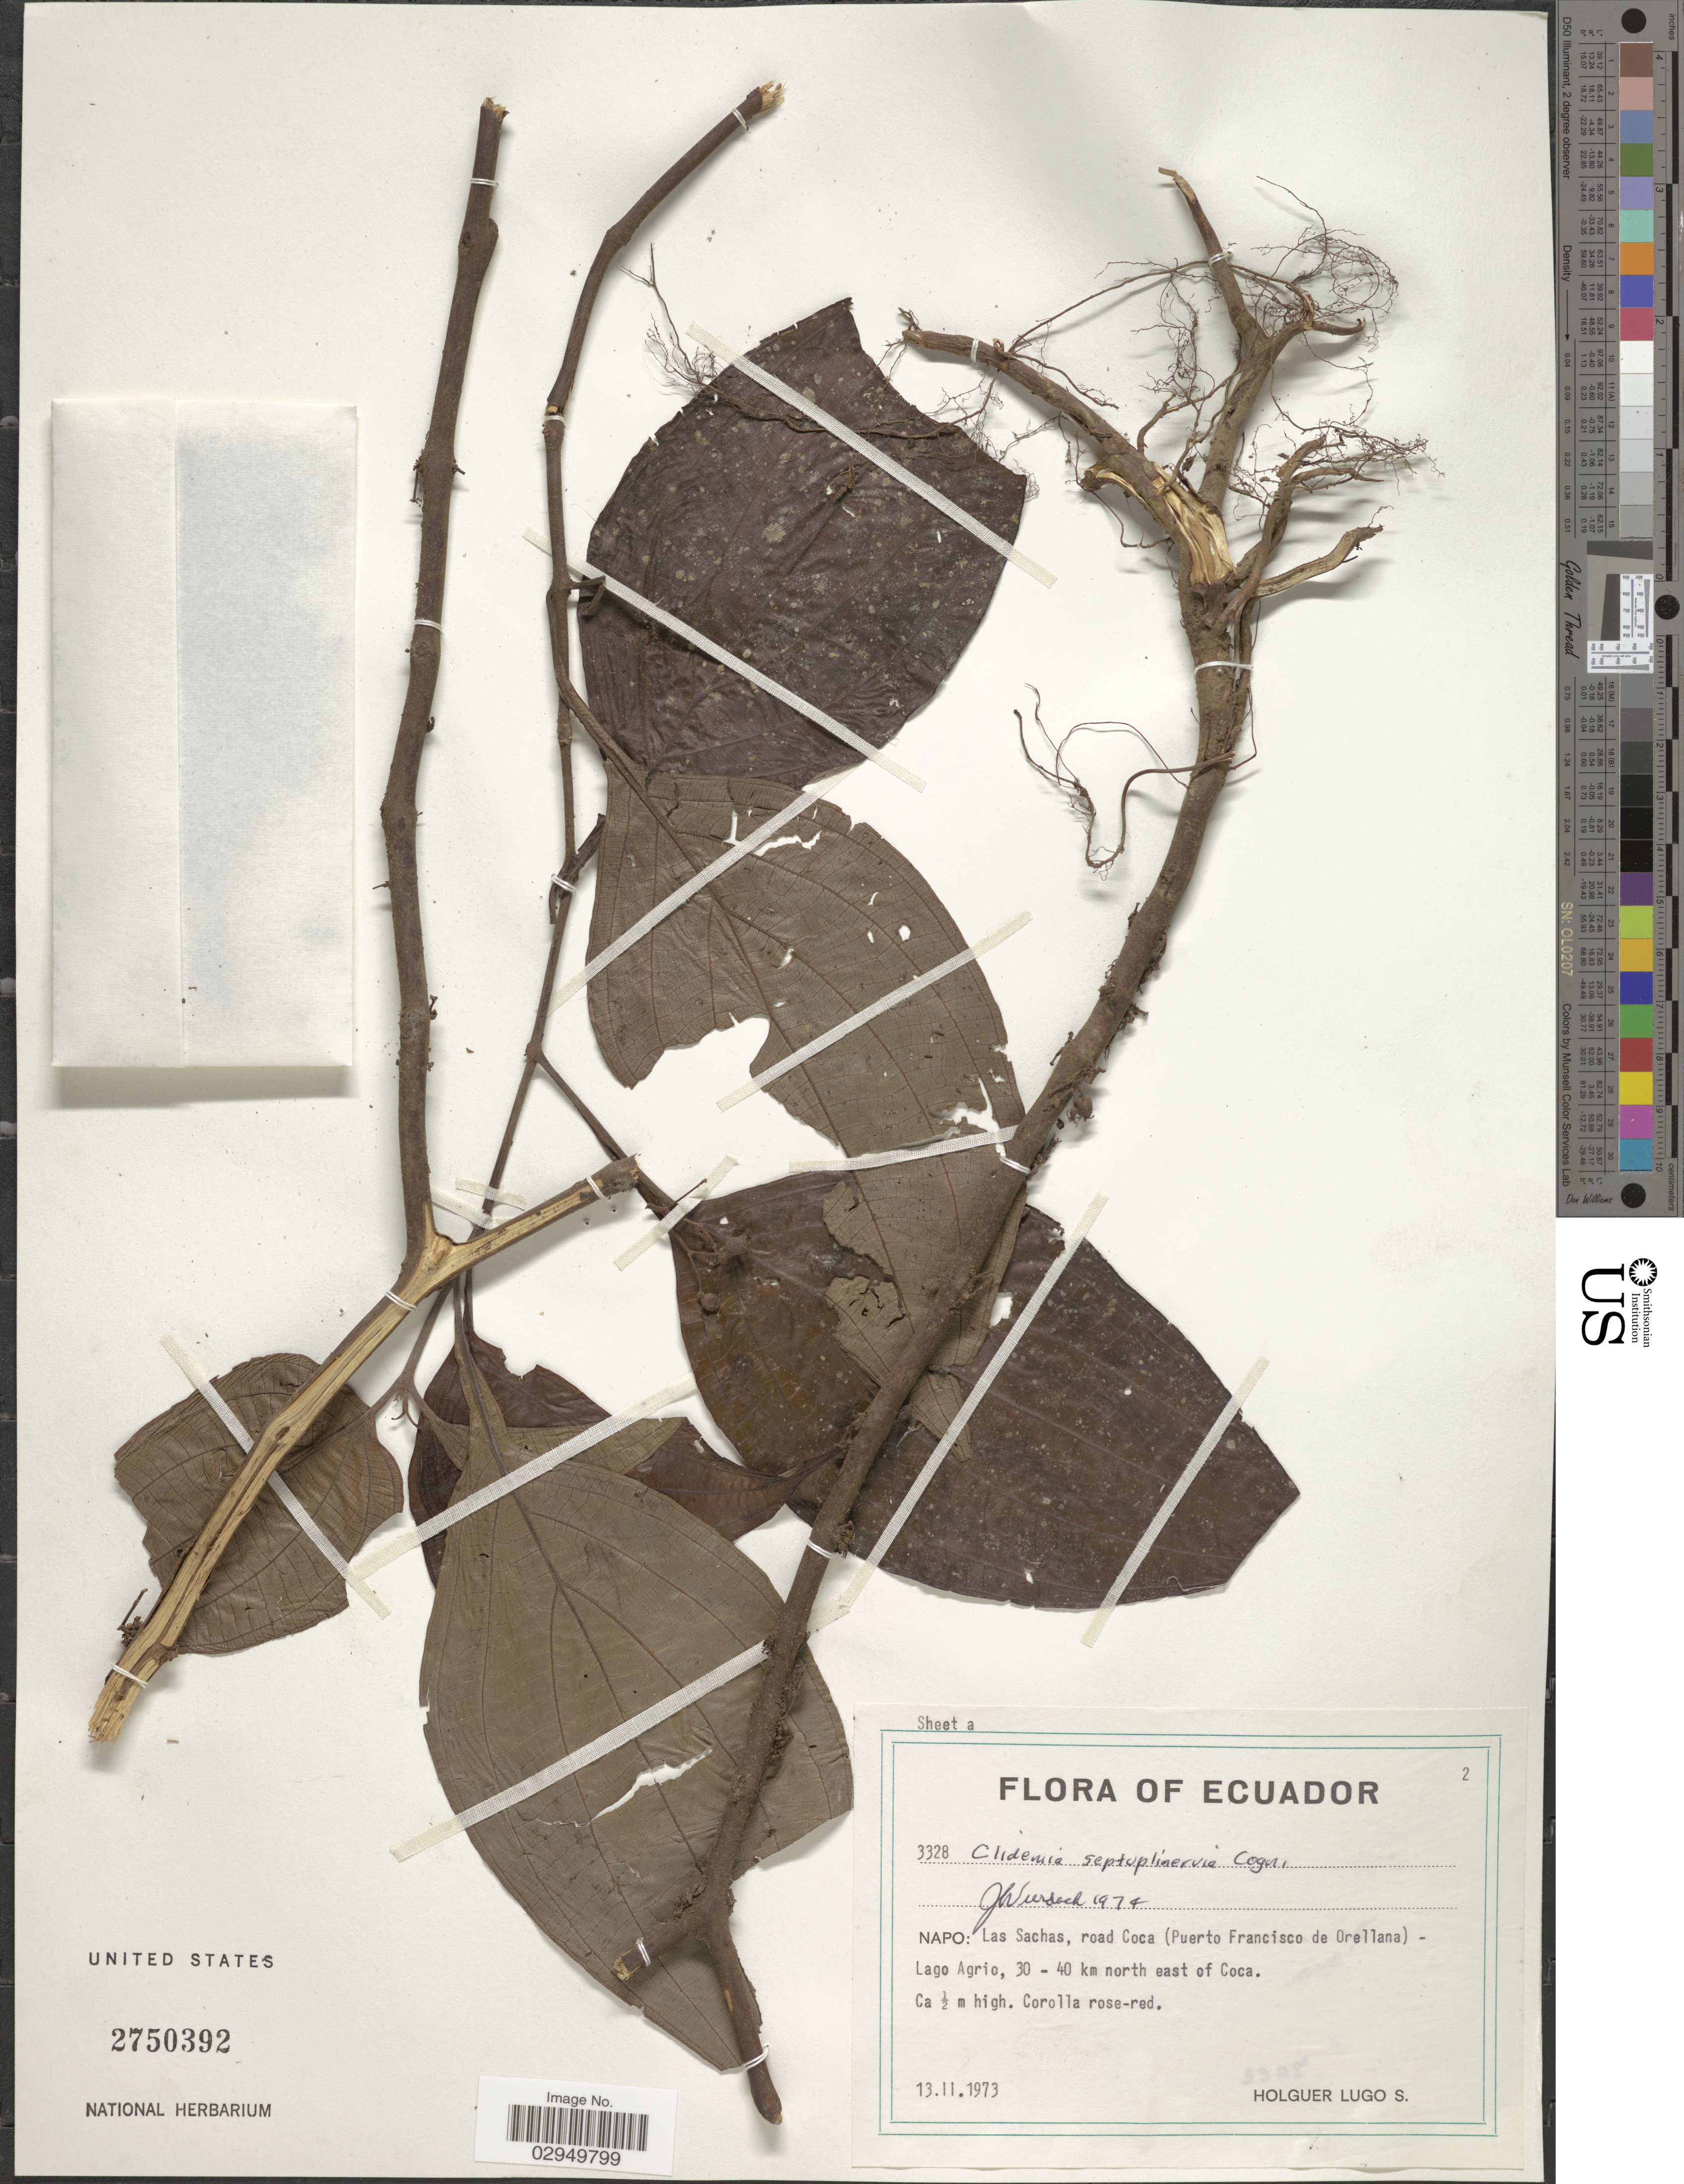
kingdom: Plantae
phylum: Tracheophyta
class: Magnoliopsida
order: Myrtales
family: Melastomataceae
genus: Clidemia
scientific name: Clidemia septuplinervia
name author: Cogn.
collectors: H. Lugo S.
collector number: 3328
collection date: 1973-02-13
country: Ecuador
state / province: Napo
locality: Las Sachas, road Coca (Puerto Francisco de Orellana) - Lago Agrio, 30 - 40 km north east of Coca.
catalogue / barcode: US 2750392